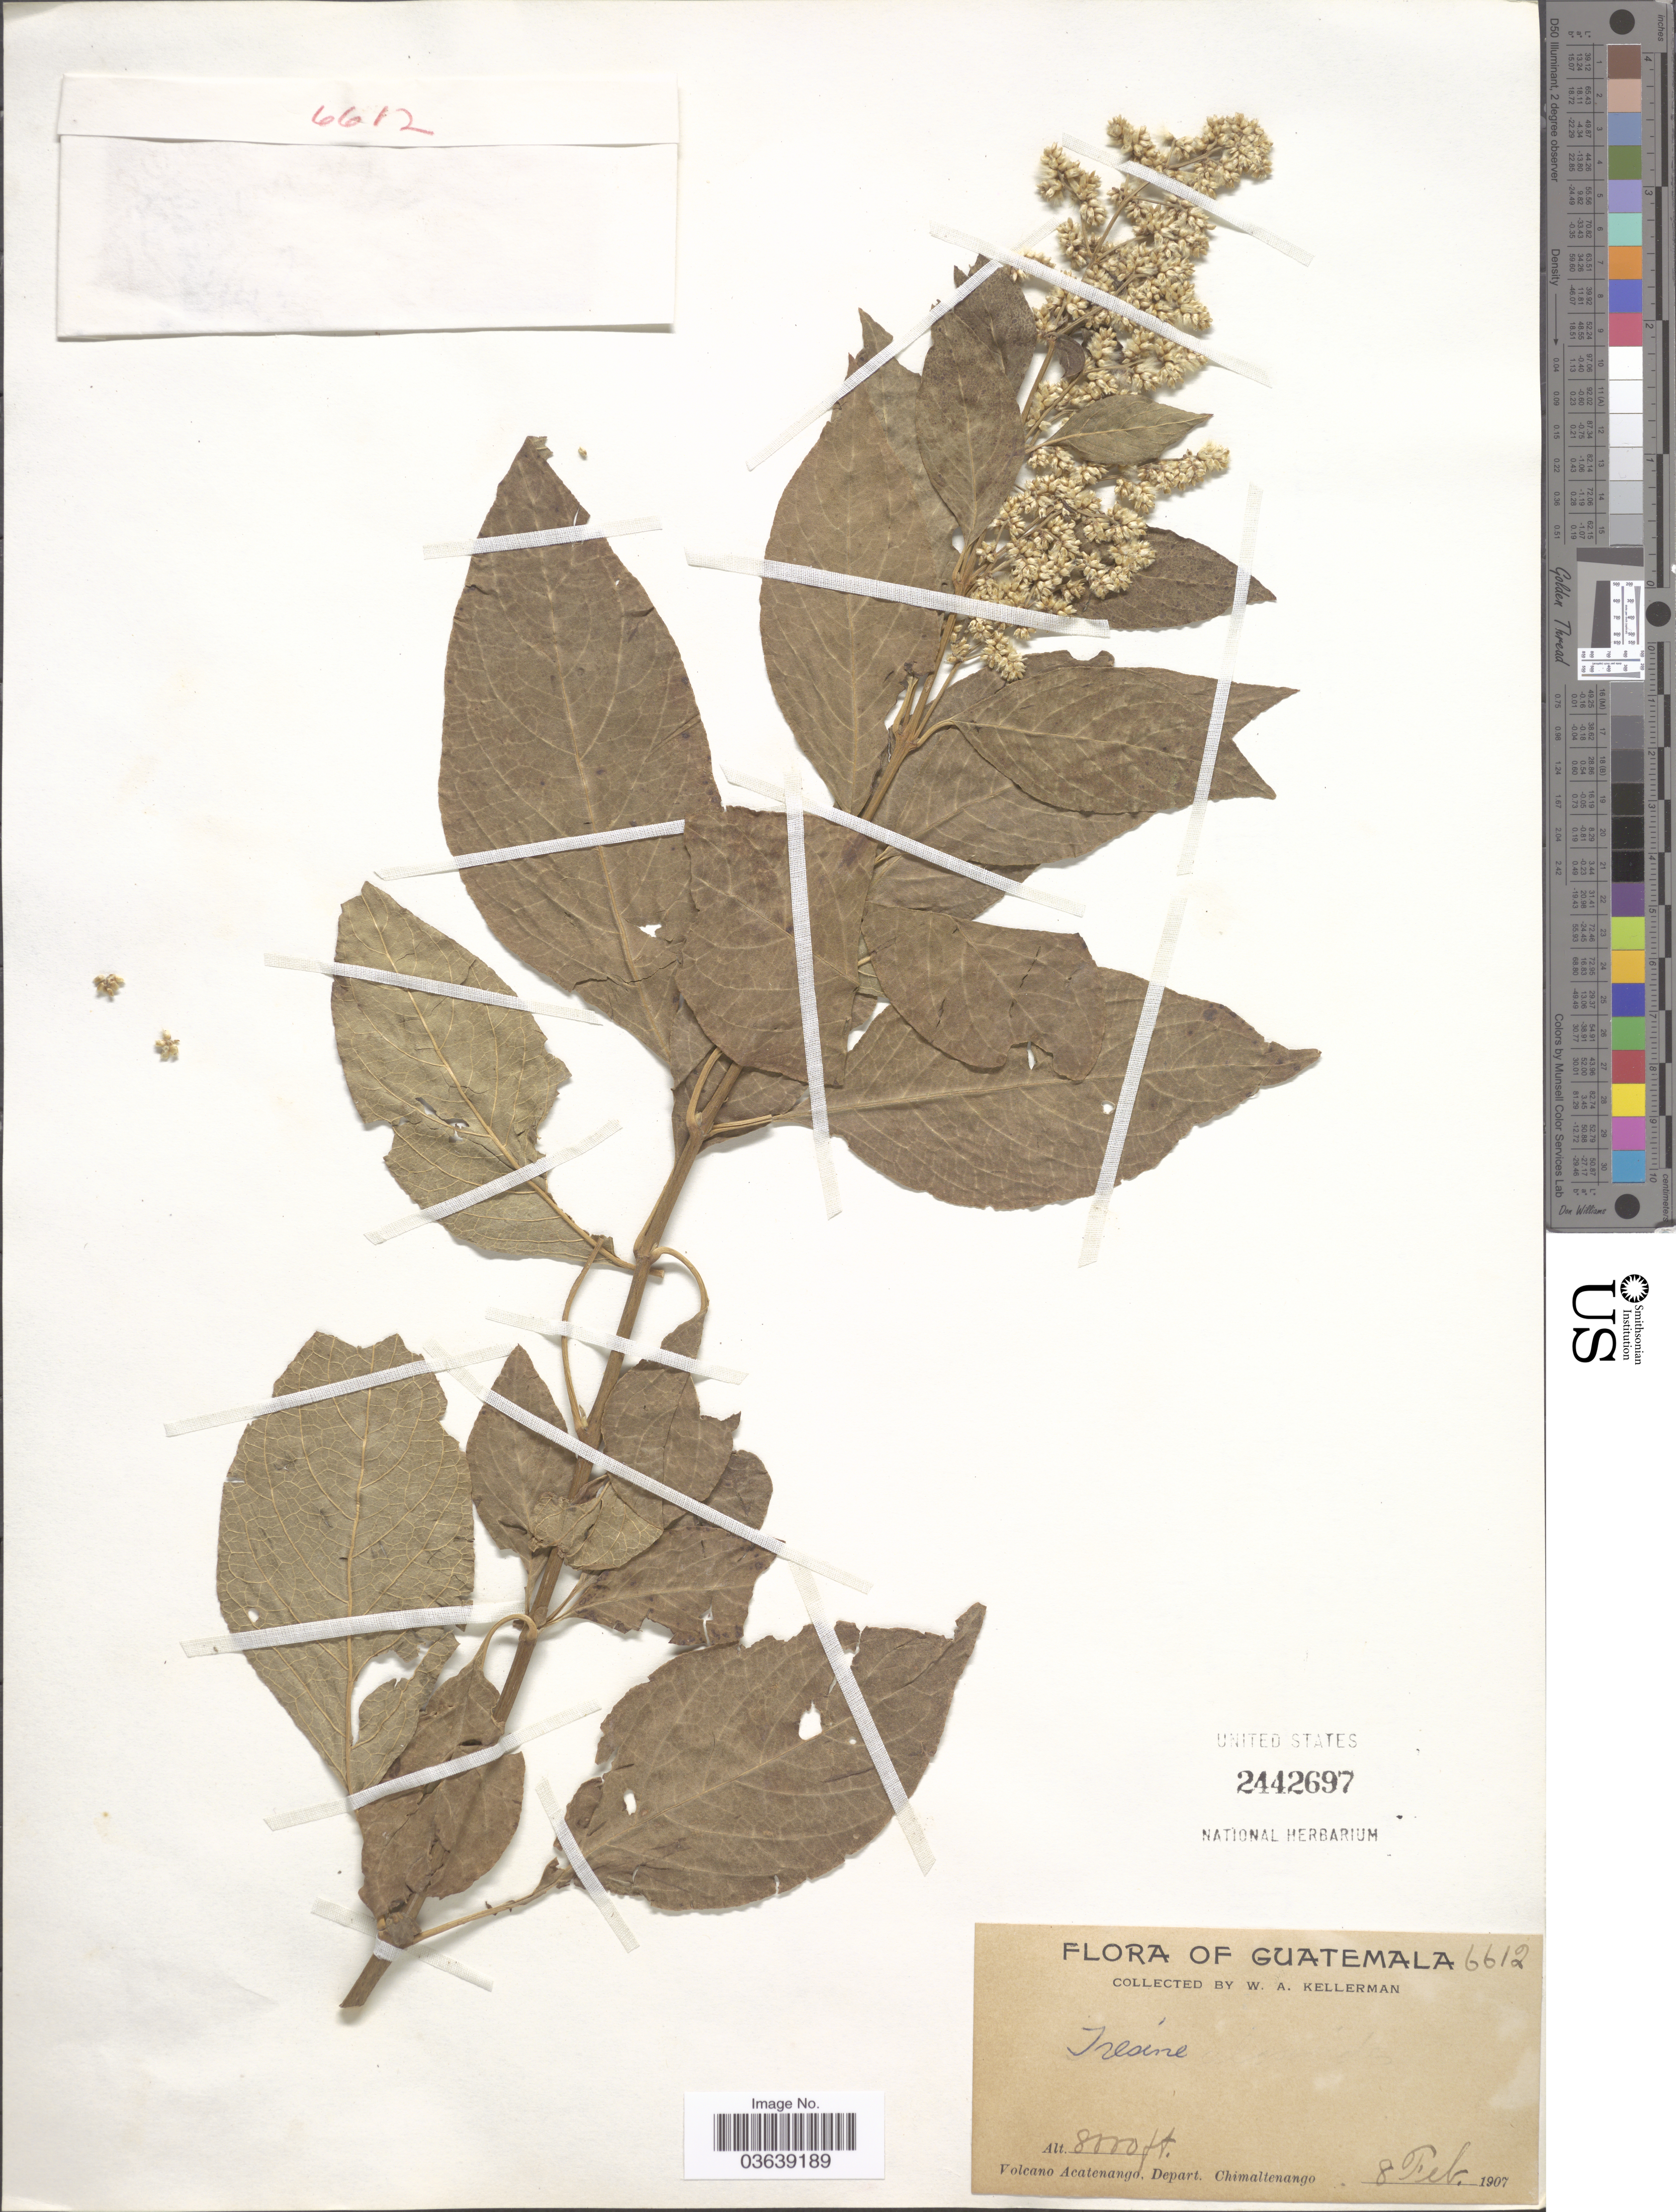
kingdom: Plantae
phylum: Tracheophyta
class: Magnoliopsida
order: Caryophyllales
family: Amaranthaceae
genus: Iresine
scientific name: Iresine sp.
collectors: W. Kellerman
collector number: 6612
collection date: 1907-02-08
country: Guatemala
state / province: Chimaltenango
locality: Volcano Acatenango, Depart. Chimaltenango.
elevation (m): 2438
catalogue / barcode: US 2442697